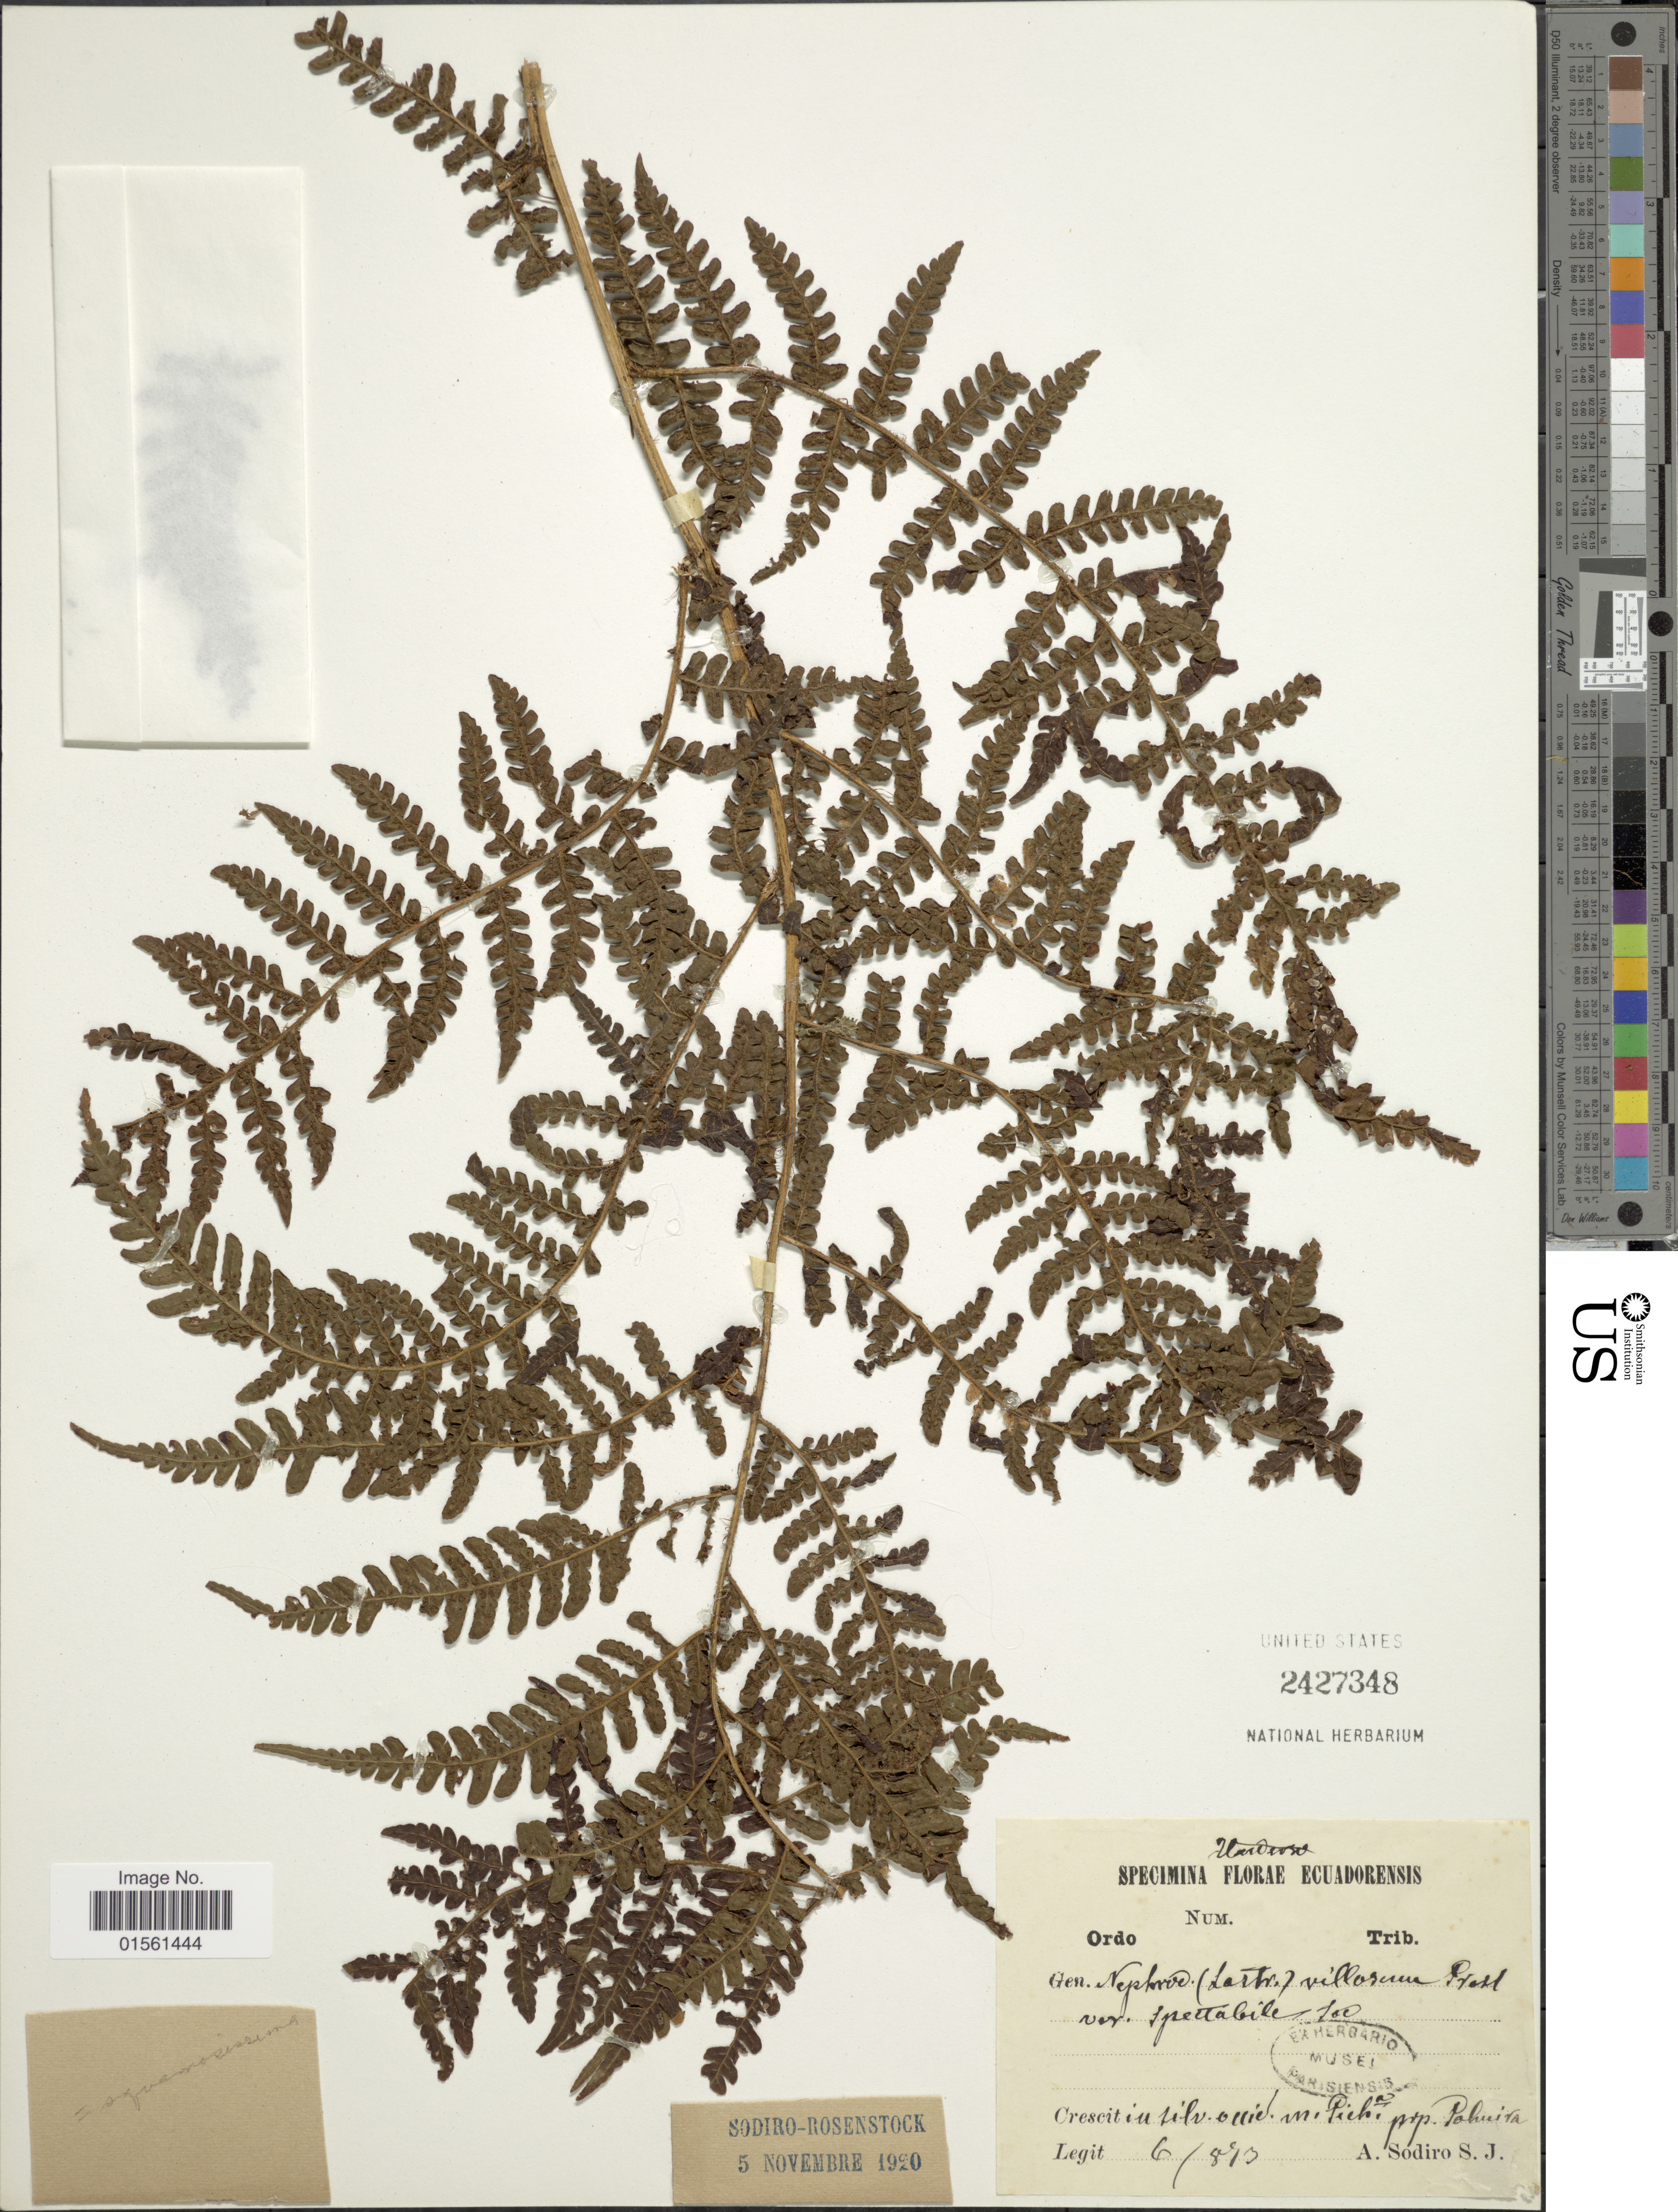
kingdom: Plantae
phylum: Tracheophyta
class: Polypodiopsida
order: Polypodiales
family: Dryopteridaceae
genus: Megalastrum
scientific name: Megalastrum sp.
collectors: A. Sodiro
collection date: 1873-06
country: Ecuador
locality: Crescit in silv. occid. in Picha. prp. Pahuira. [interpreted]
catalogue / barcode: US 2427348